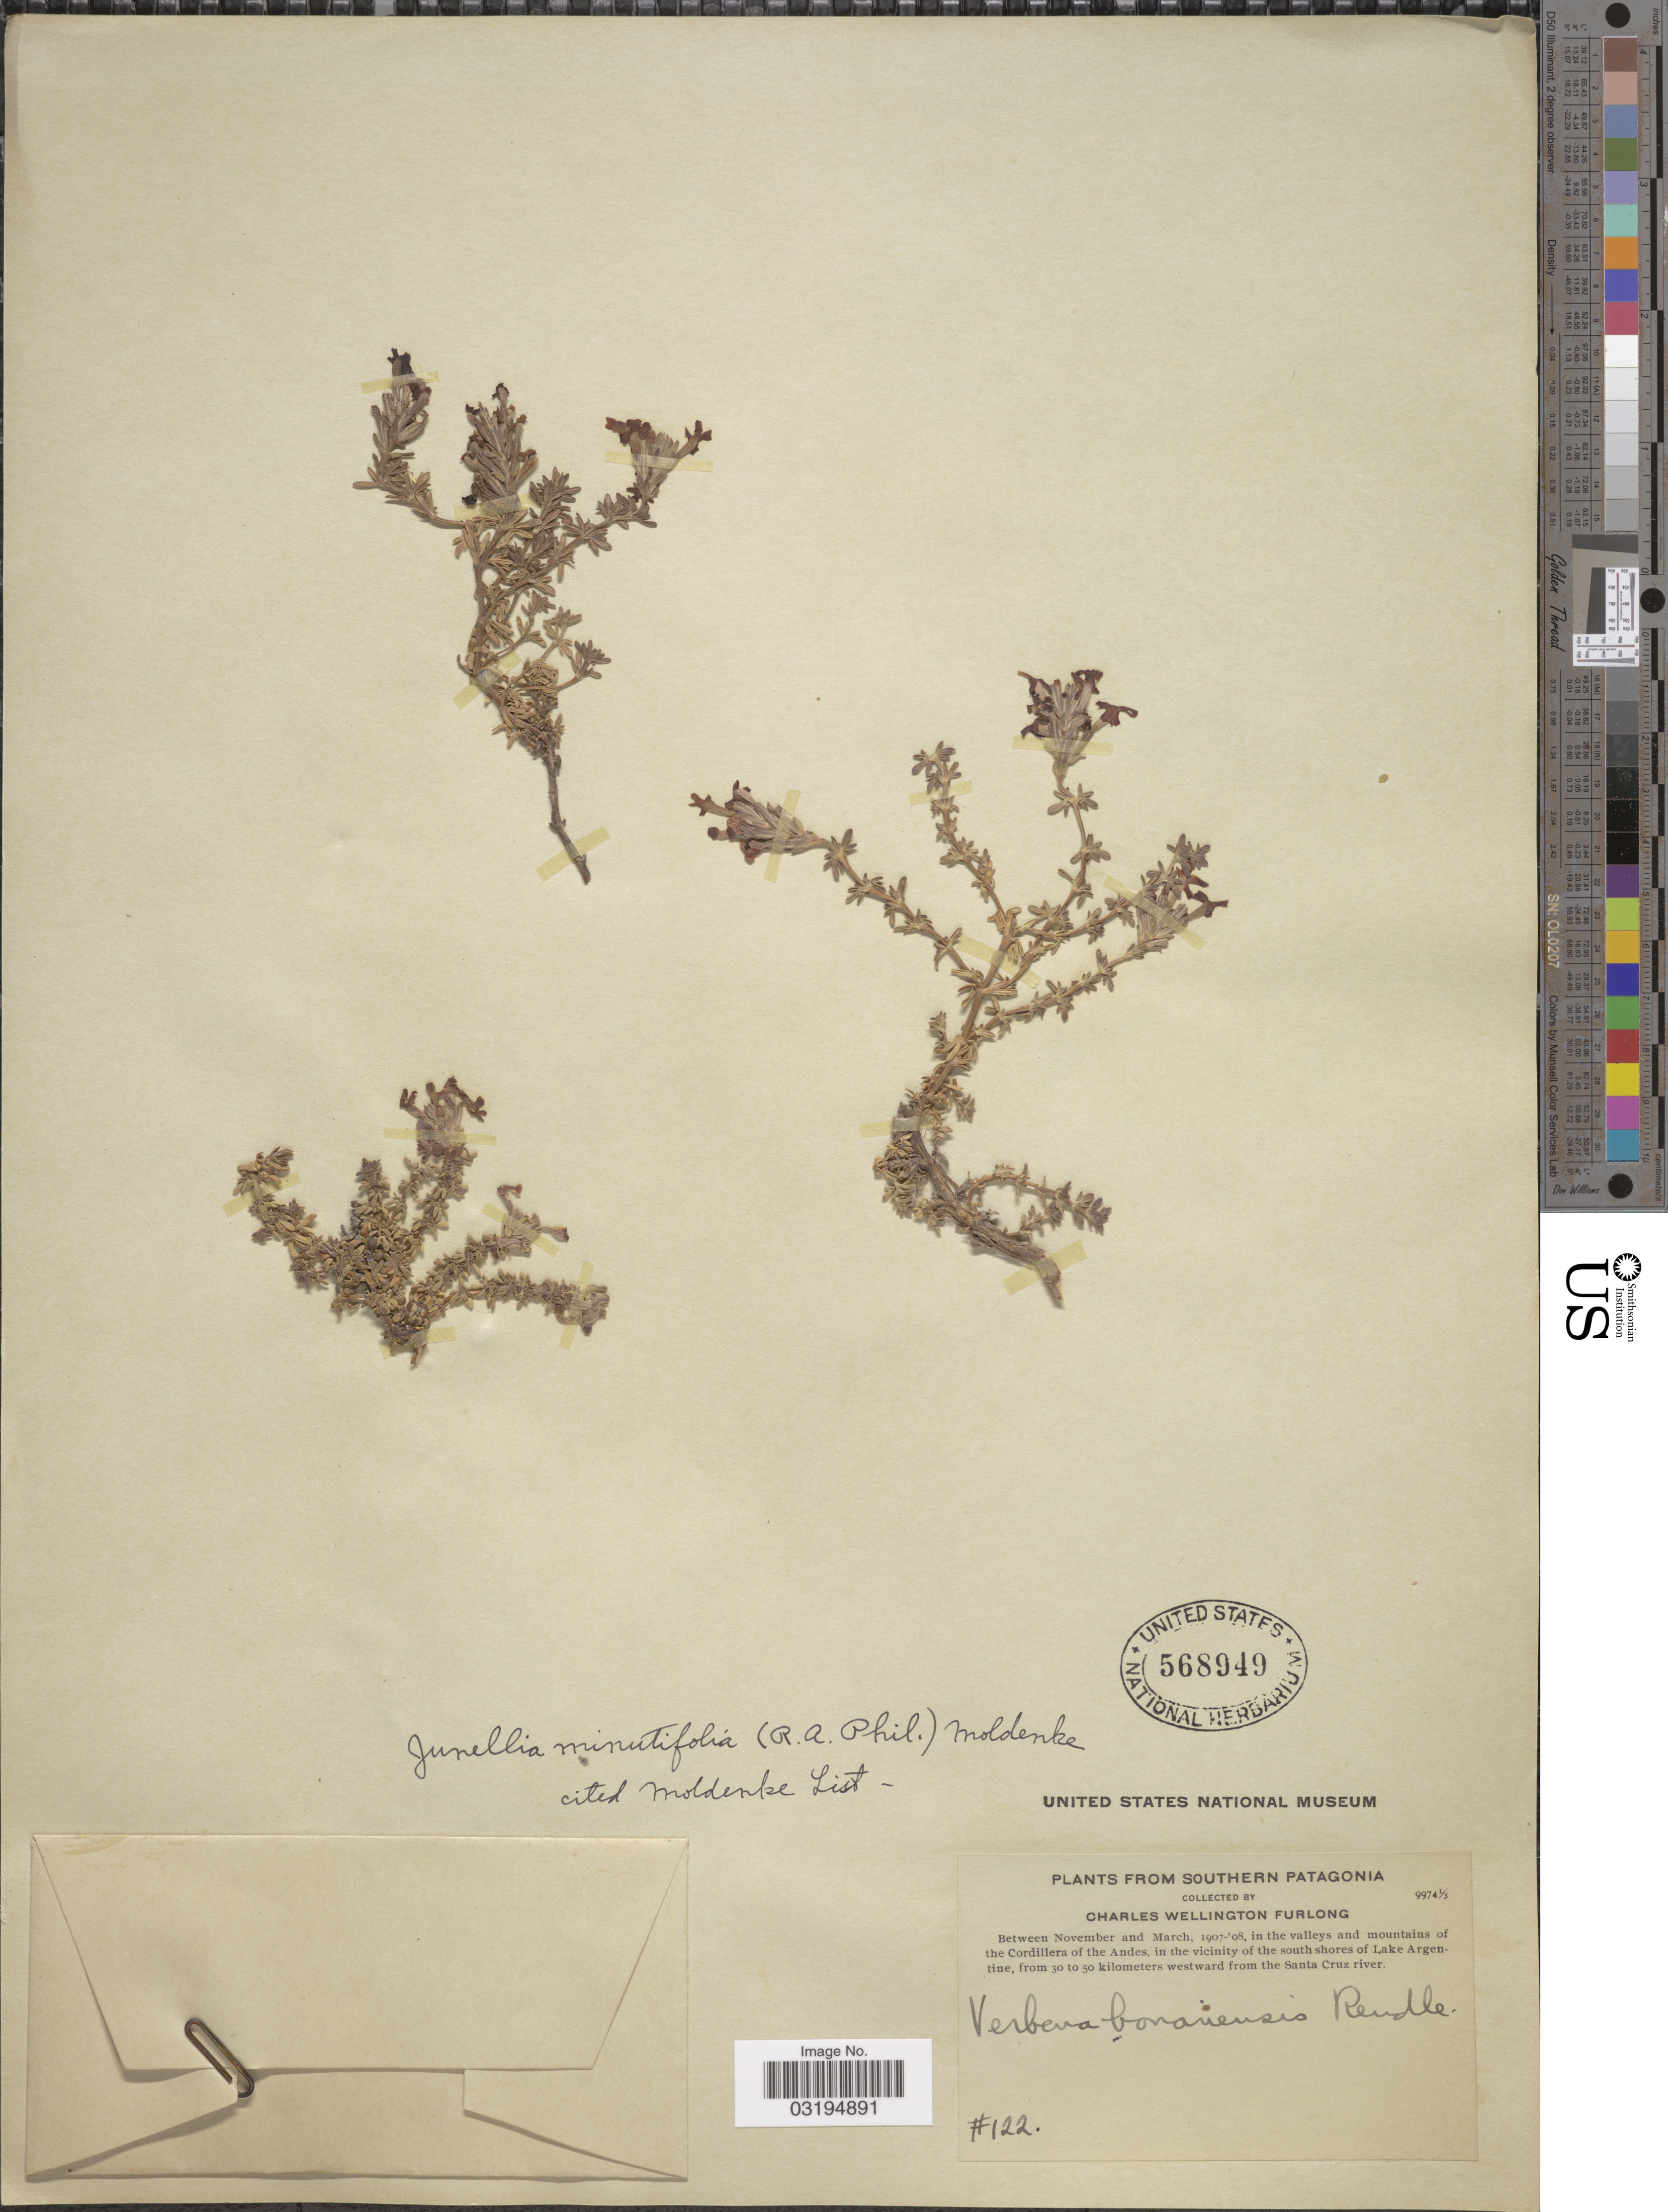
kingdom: Plantae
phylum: Tracheophyta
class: Magnoliopsida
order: Lamiales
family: Verbenaceae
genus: Junellia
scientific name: Junellia tridactylites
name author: (Lag.) Moldenke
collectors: C. Furlong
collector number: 122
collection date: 1907-11/1908-03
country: Argentina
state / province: Santa Cruz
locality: Southern Patagonia, in the valleys and mountains of the Cordillera of the Andes, in the vicinity of the south shores of Lake Argentine, from 30 to 50 kilometers westward from the Santa Cruz river.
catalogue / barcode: US 568949